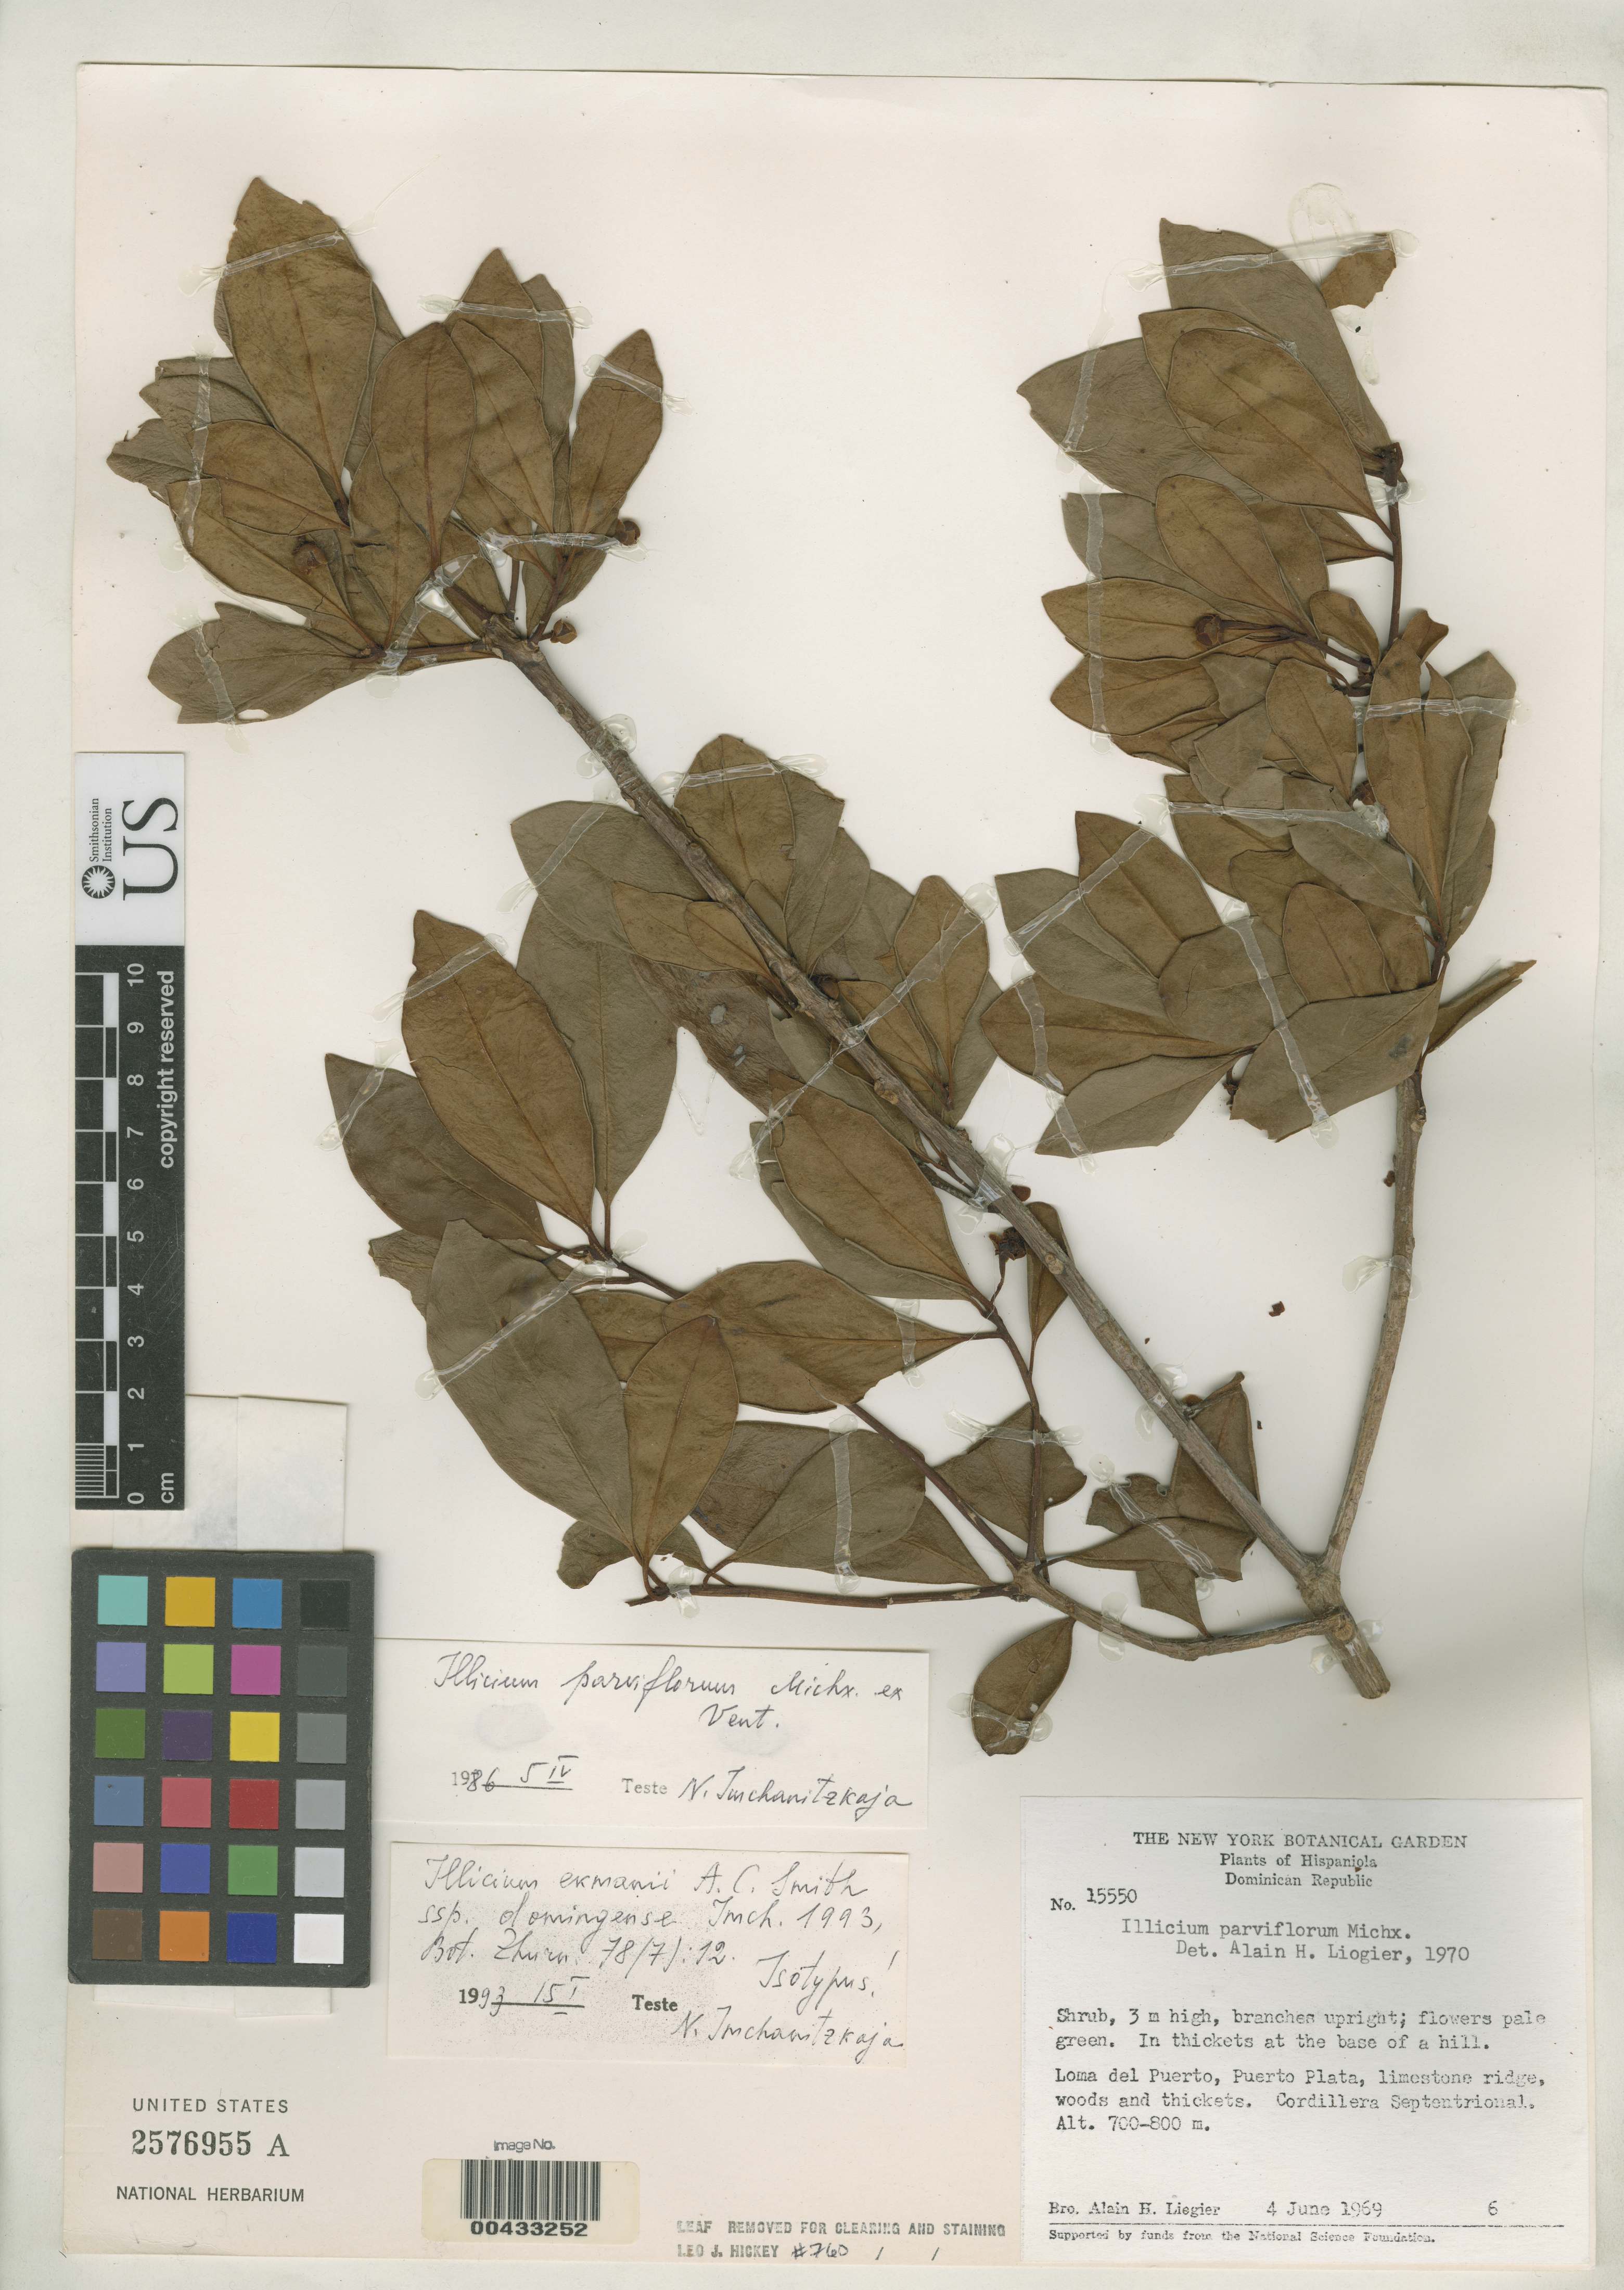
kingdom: Plantae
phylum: Tracheophyta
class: Magnoliopsida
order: Austrobaileyales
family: Schisandraceae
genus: Illicium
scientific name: Illicium ekmanii subsp. domingense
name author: Imkhan.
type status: Isotype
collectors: A. H. Liogier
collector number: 15550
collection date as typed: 04 Jul 1969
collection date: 1969-07-04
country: Dominican Republic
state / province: Puerto Plata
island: Hispaniola Island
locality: Loma del Puerto, Cordillera Septentrional.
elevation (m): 700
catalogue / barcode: US 2576955A